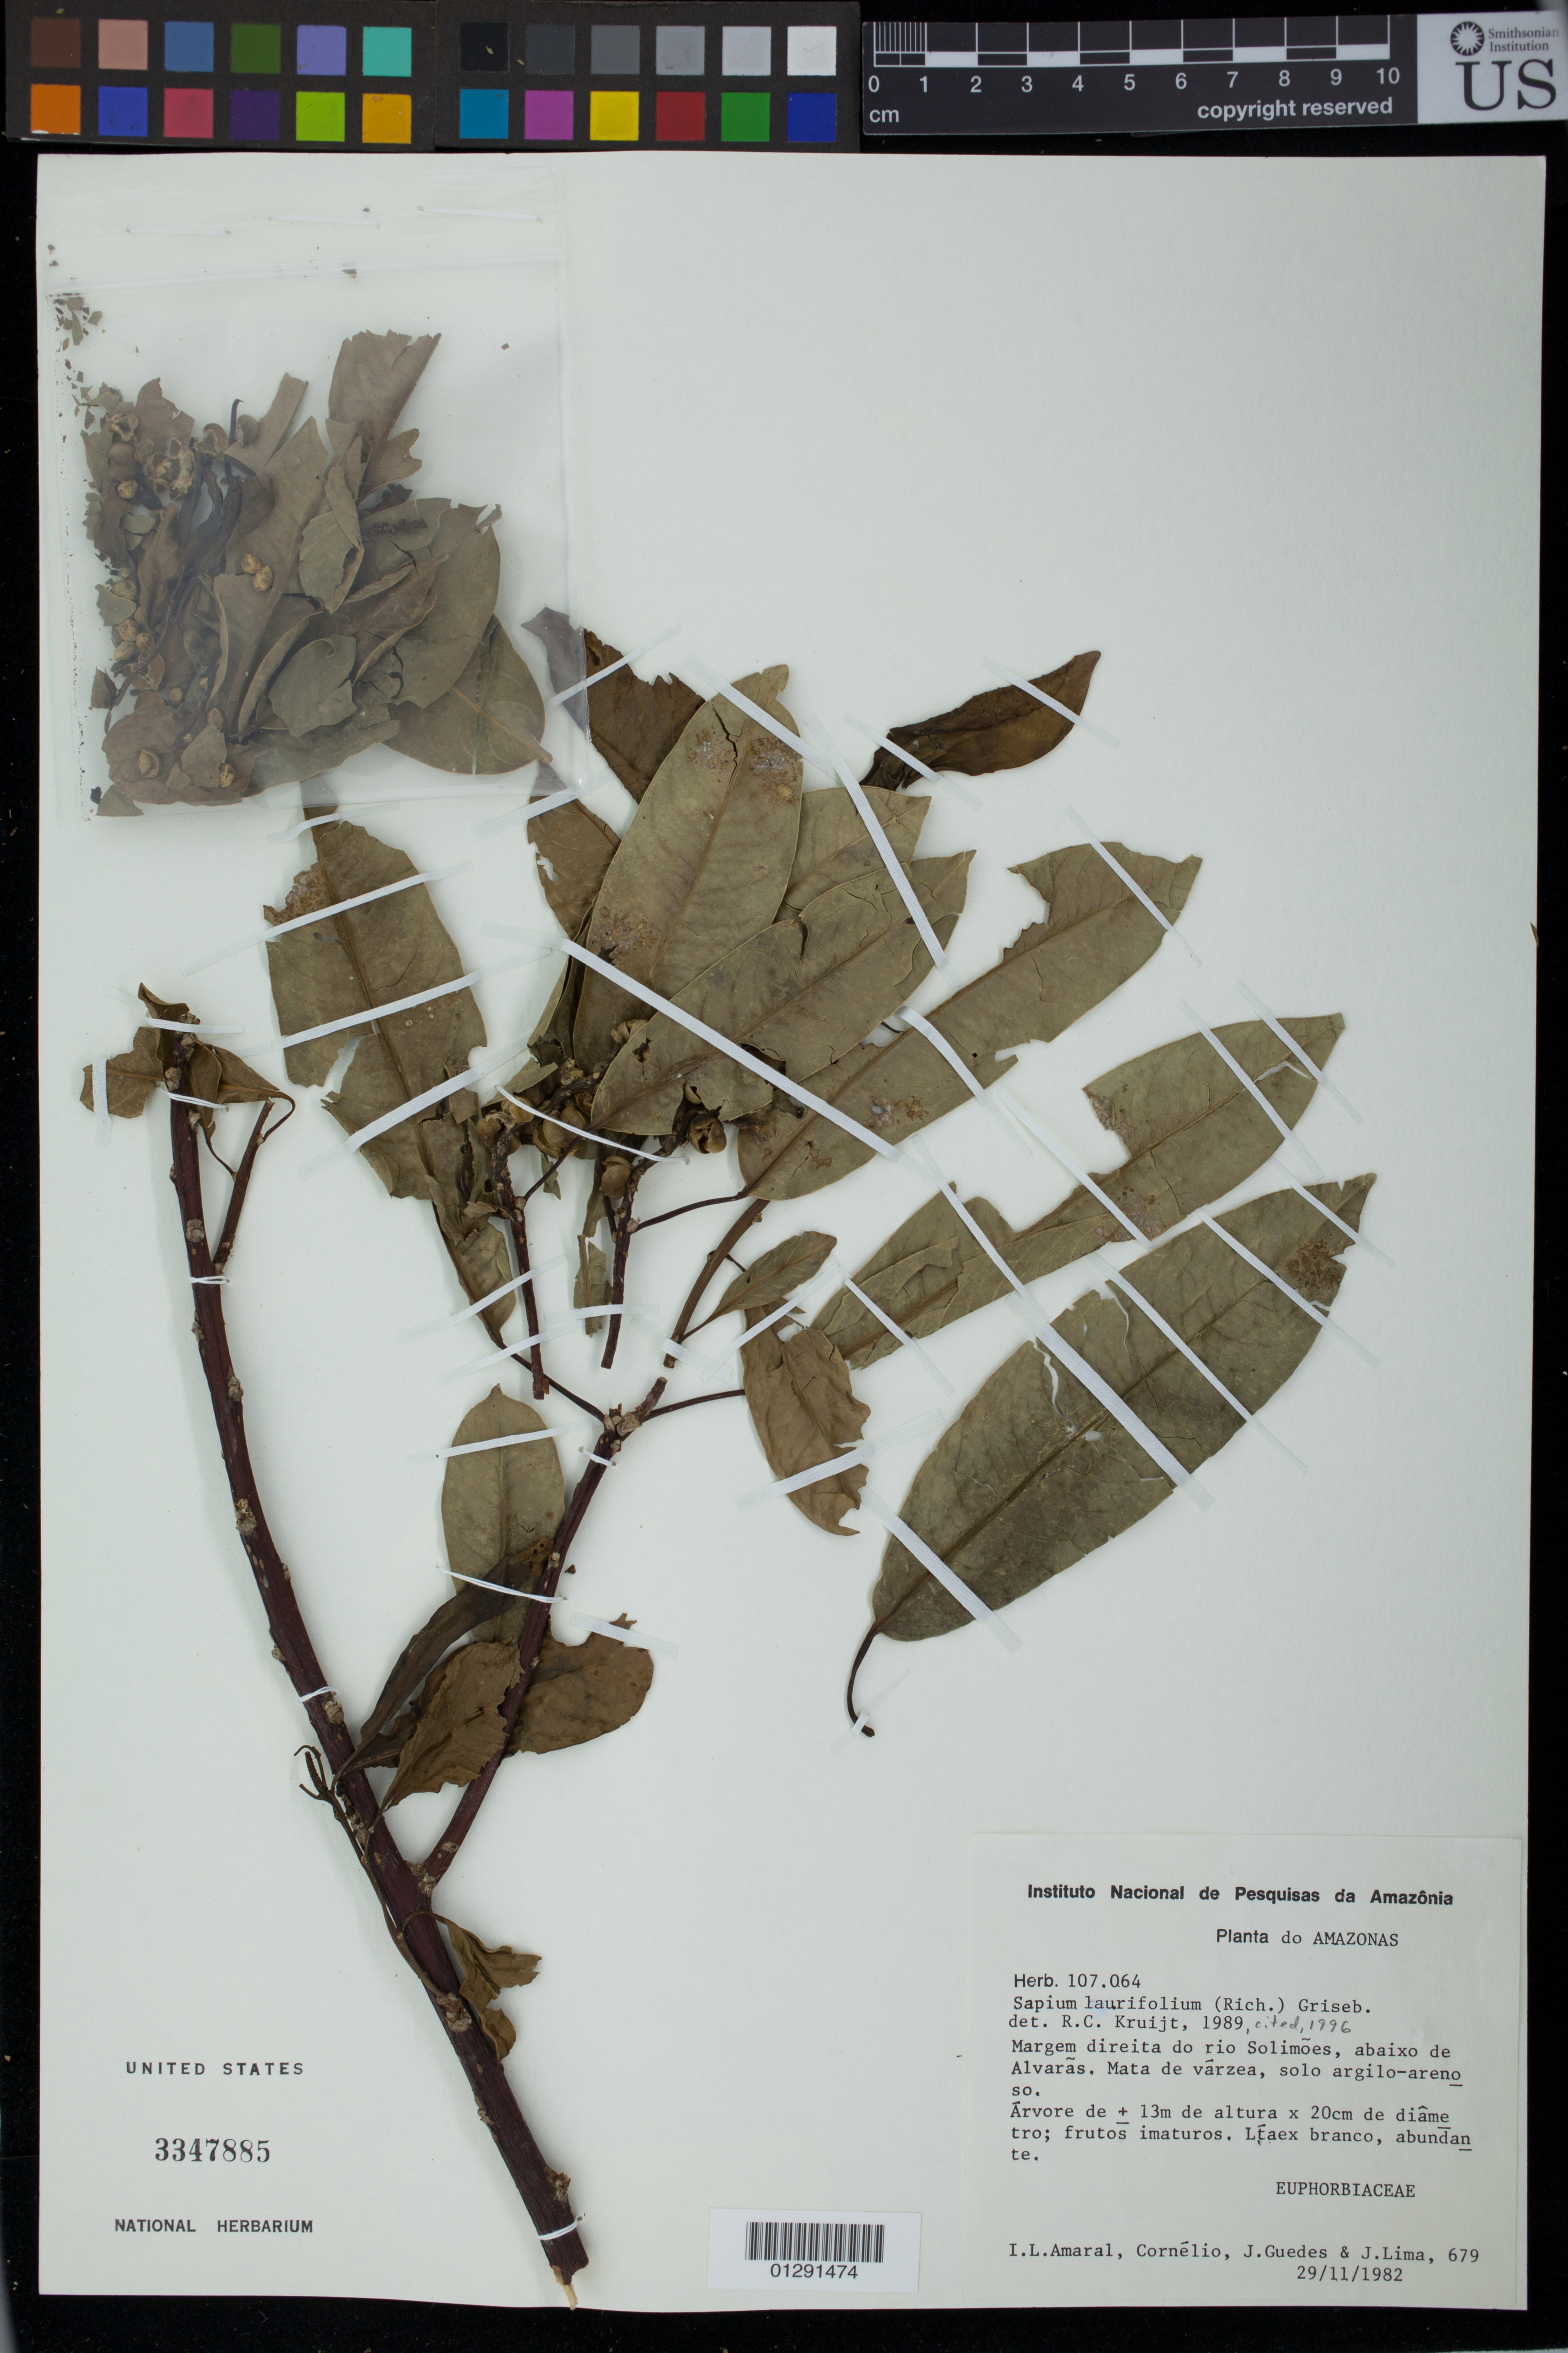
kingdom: Plantae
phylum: Tracheophyta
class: Magnoliopsida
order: Malpighiales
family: Euphorbiaceae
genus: Sapium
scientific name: Sapium lauriflorum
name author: (A. Rich.) Griseb.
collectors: I. L. Amaral, -- Cornélio, J. Guedes & J. Lima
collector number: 679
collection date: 1982-11-29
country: Brazil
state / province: Amazonas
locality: Margem direita do rio Solimoes, abaixo de Alvaras. Mata de varzea, solo argilo-areno so.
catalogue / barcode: US 3347885